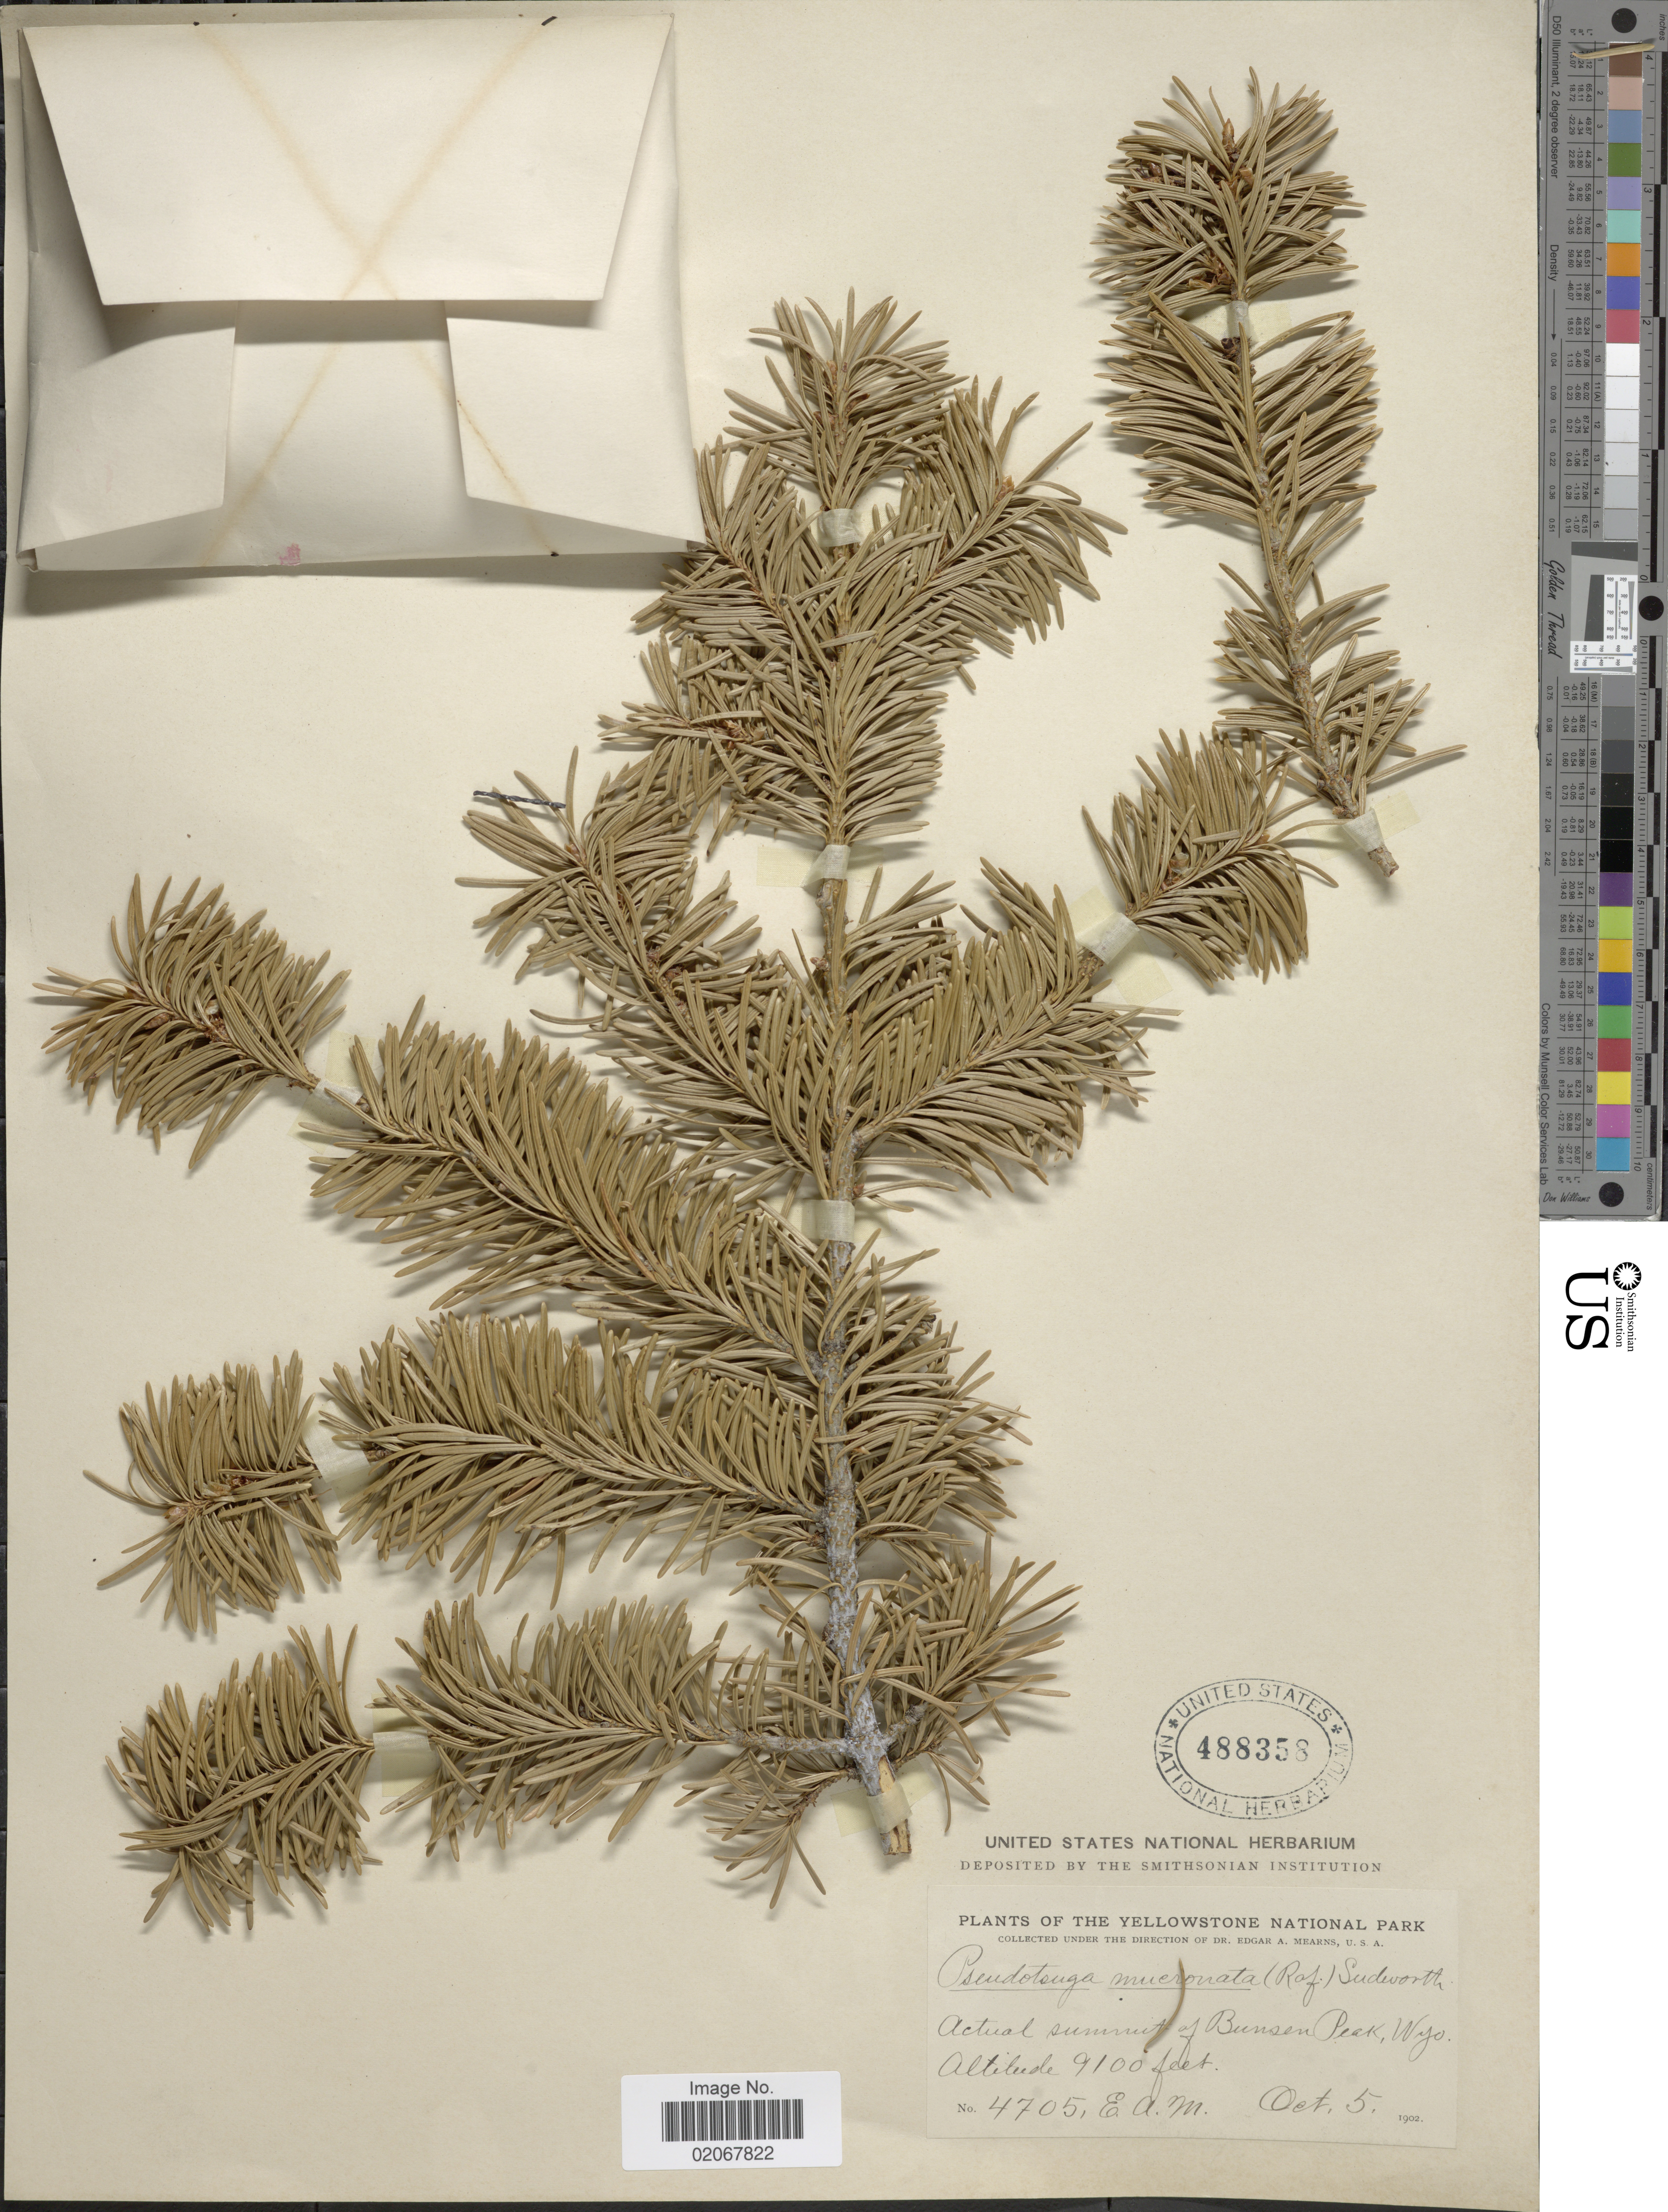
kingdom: Plantae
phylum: Tracheophyta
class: Pinopsida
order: Pinales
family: Pinaceae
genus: Pseudotsuga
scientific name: Pseudotsuga menziesii var. glauca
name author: (Beissn.) Franco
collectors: E. A. Mearns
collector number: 4705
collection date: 1902-10-05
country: United States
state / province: Wyoming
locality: Yellowstone National Park. Actual summit of Bunsen Peak, Wyo.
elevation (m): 2774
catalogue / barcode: US 488358